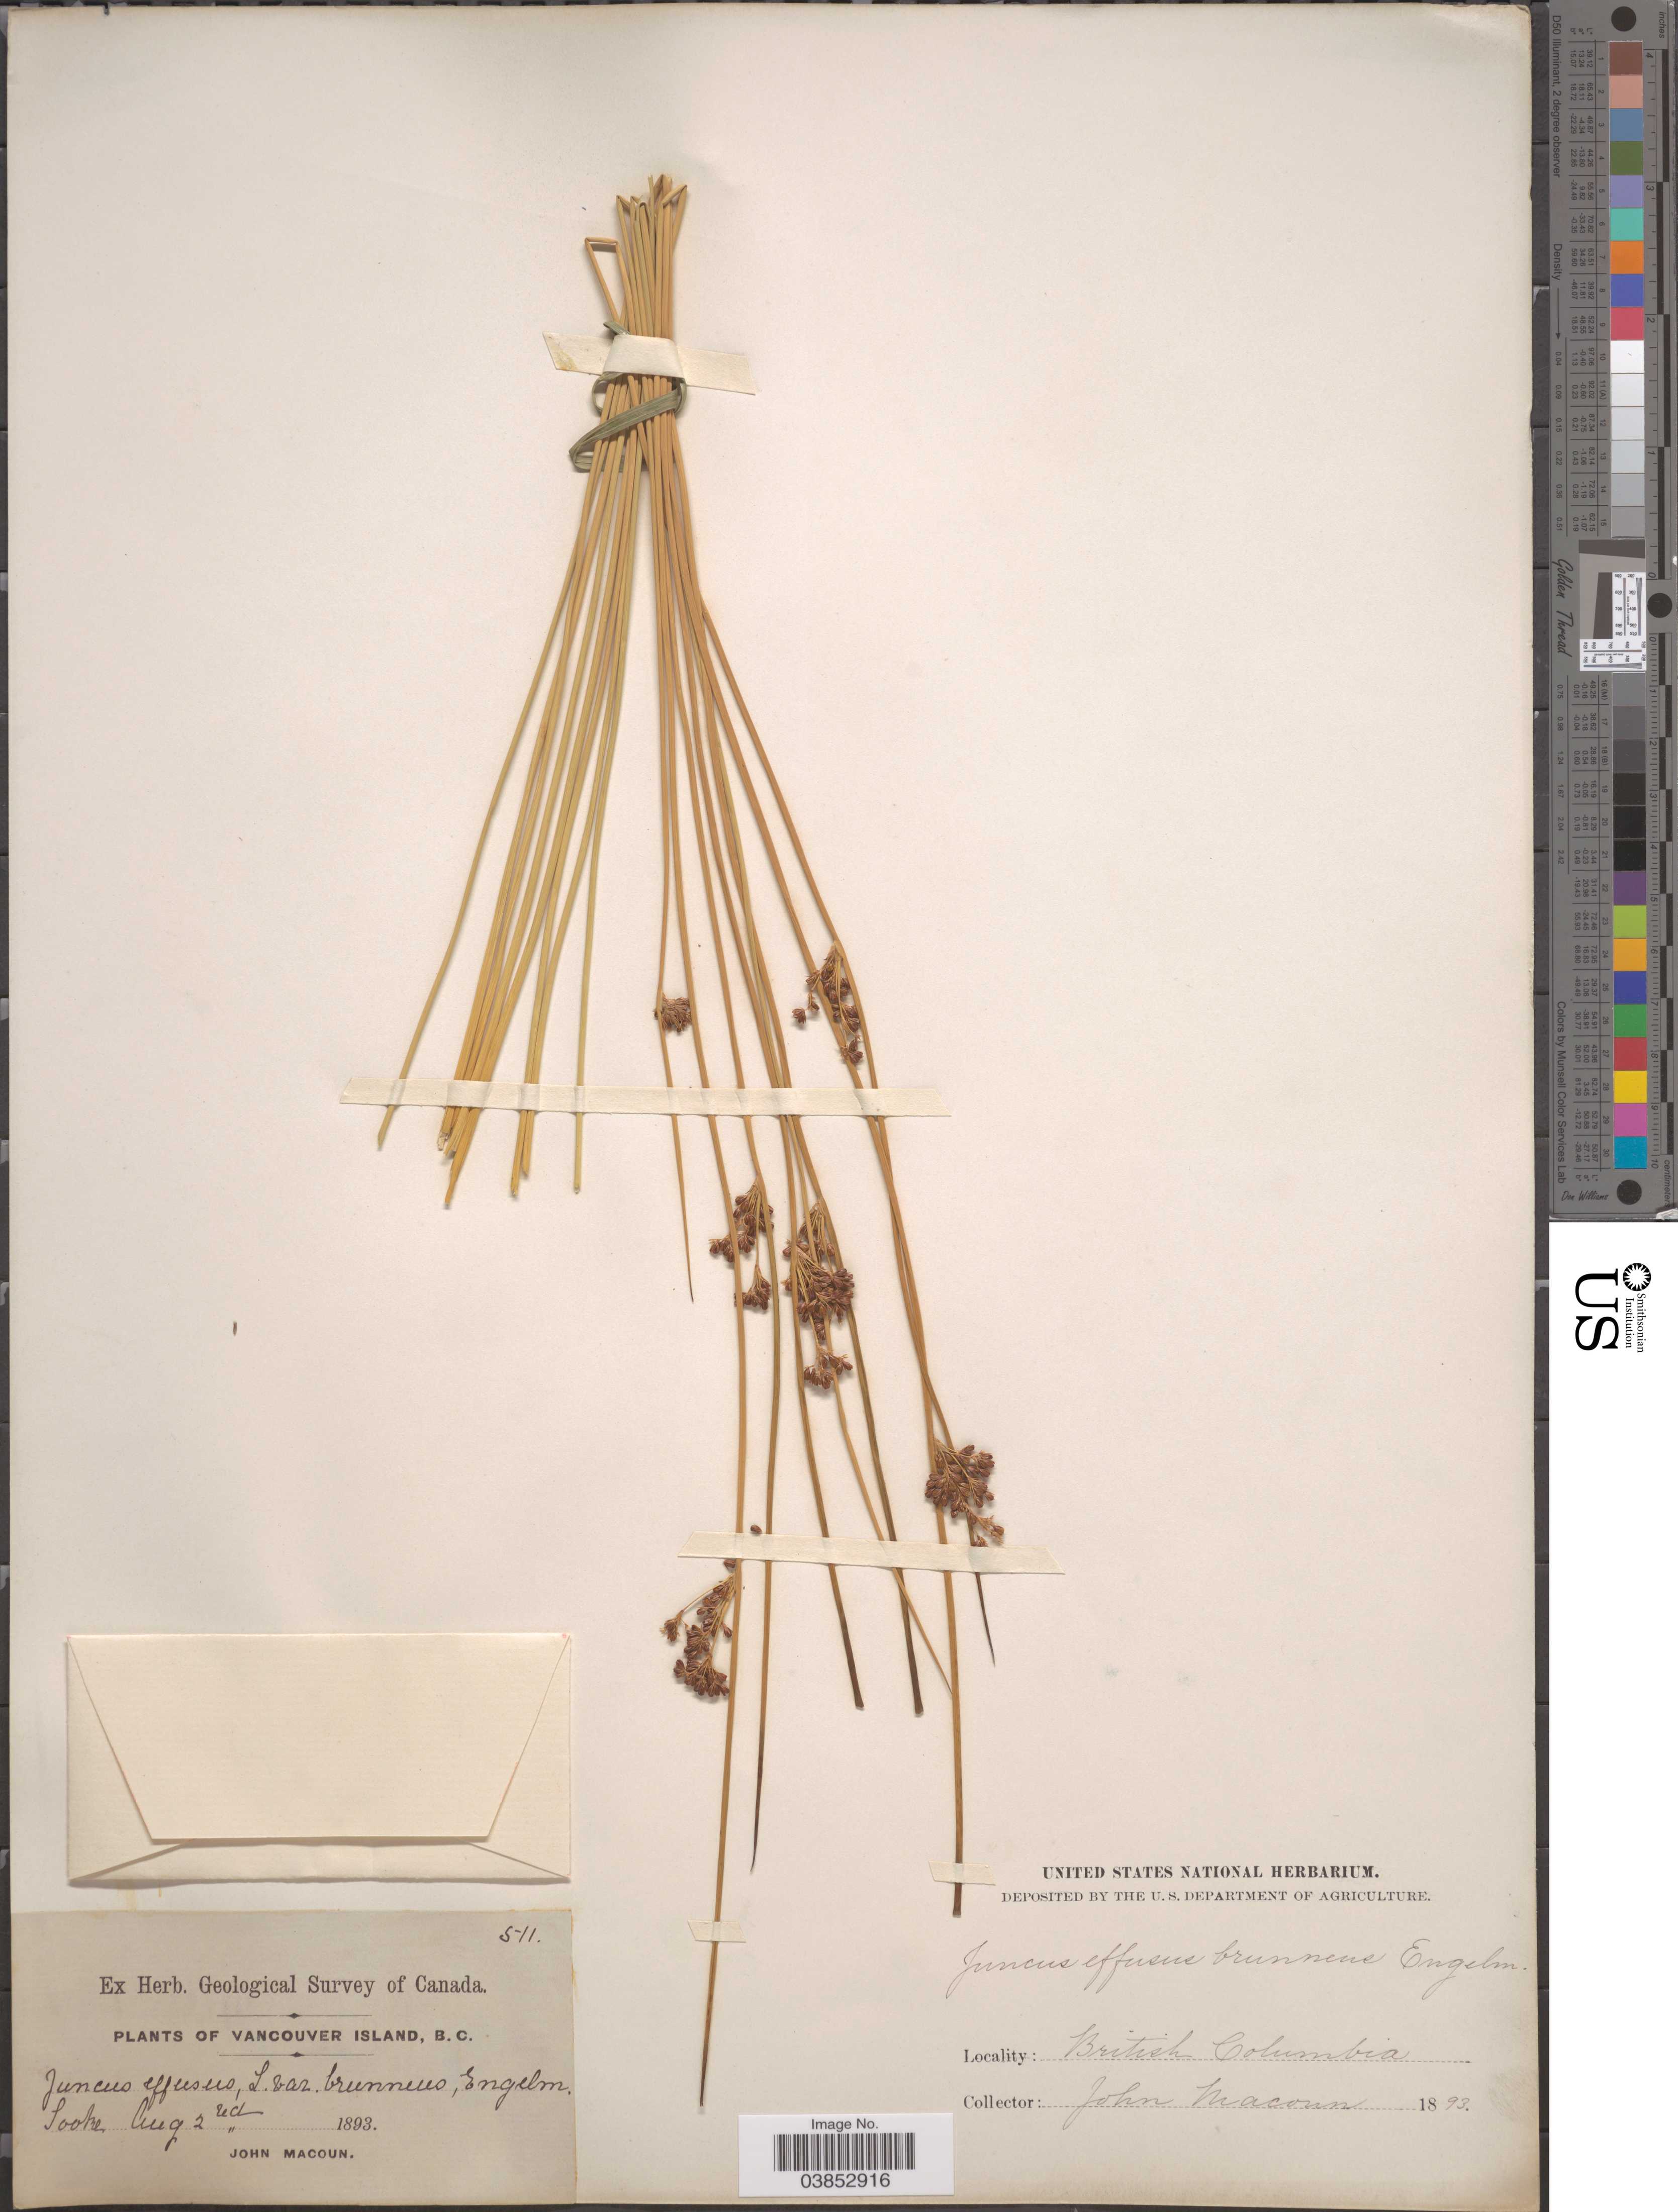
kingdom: Plantae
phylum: Tracheophyta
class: Liliopsida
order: Poales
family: Juncaceae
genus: Juncus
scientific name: Juncus effusus var. brunneus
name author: Engelm.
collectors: J. Macoun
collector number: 511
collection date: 1893-08-02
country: Canada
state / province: British Columbia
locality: Vancouver Island. Sooke.